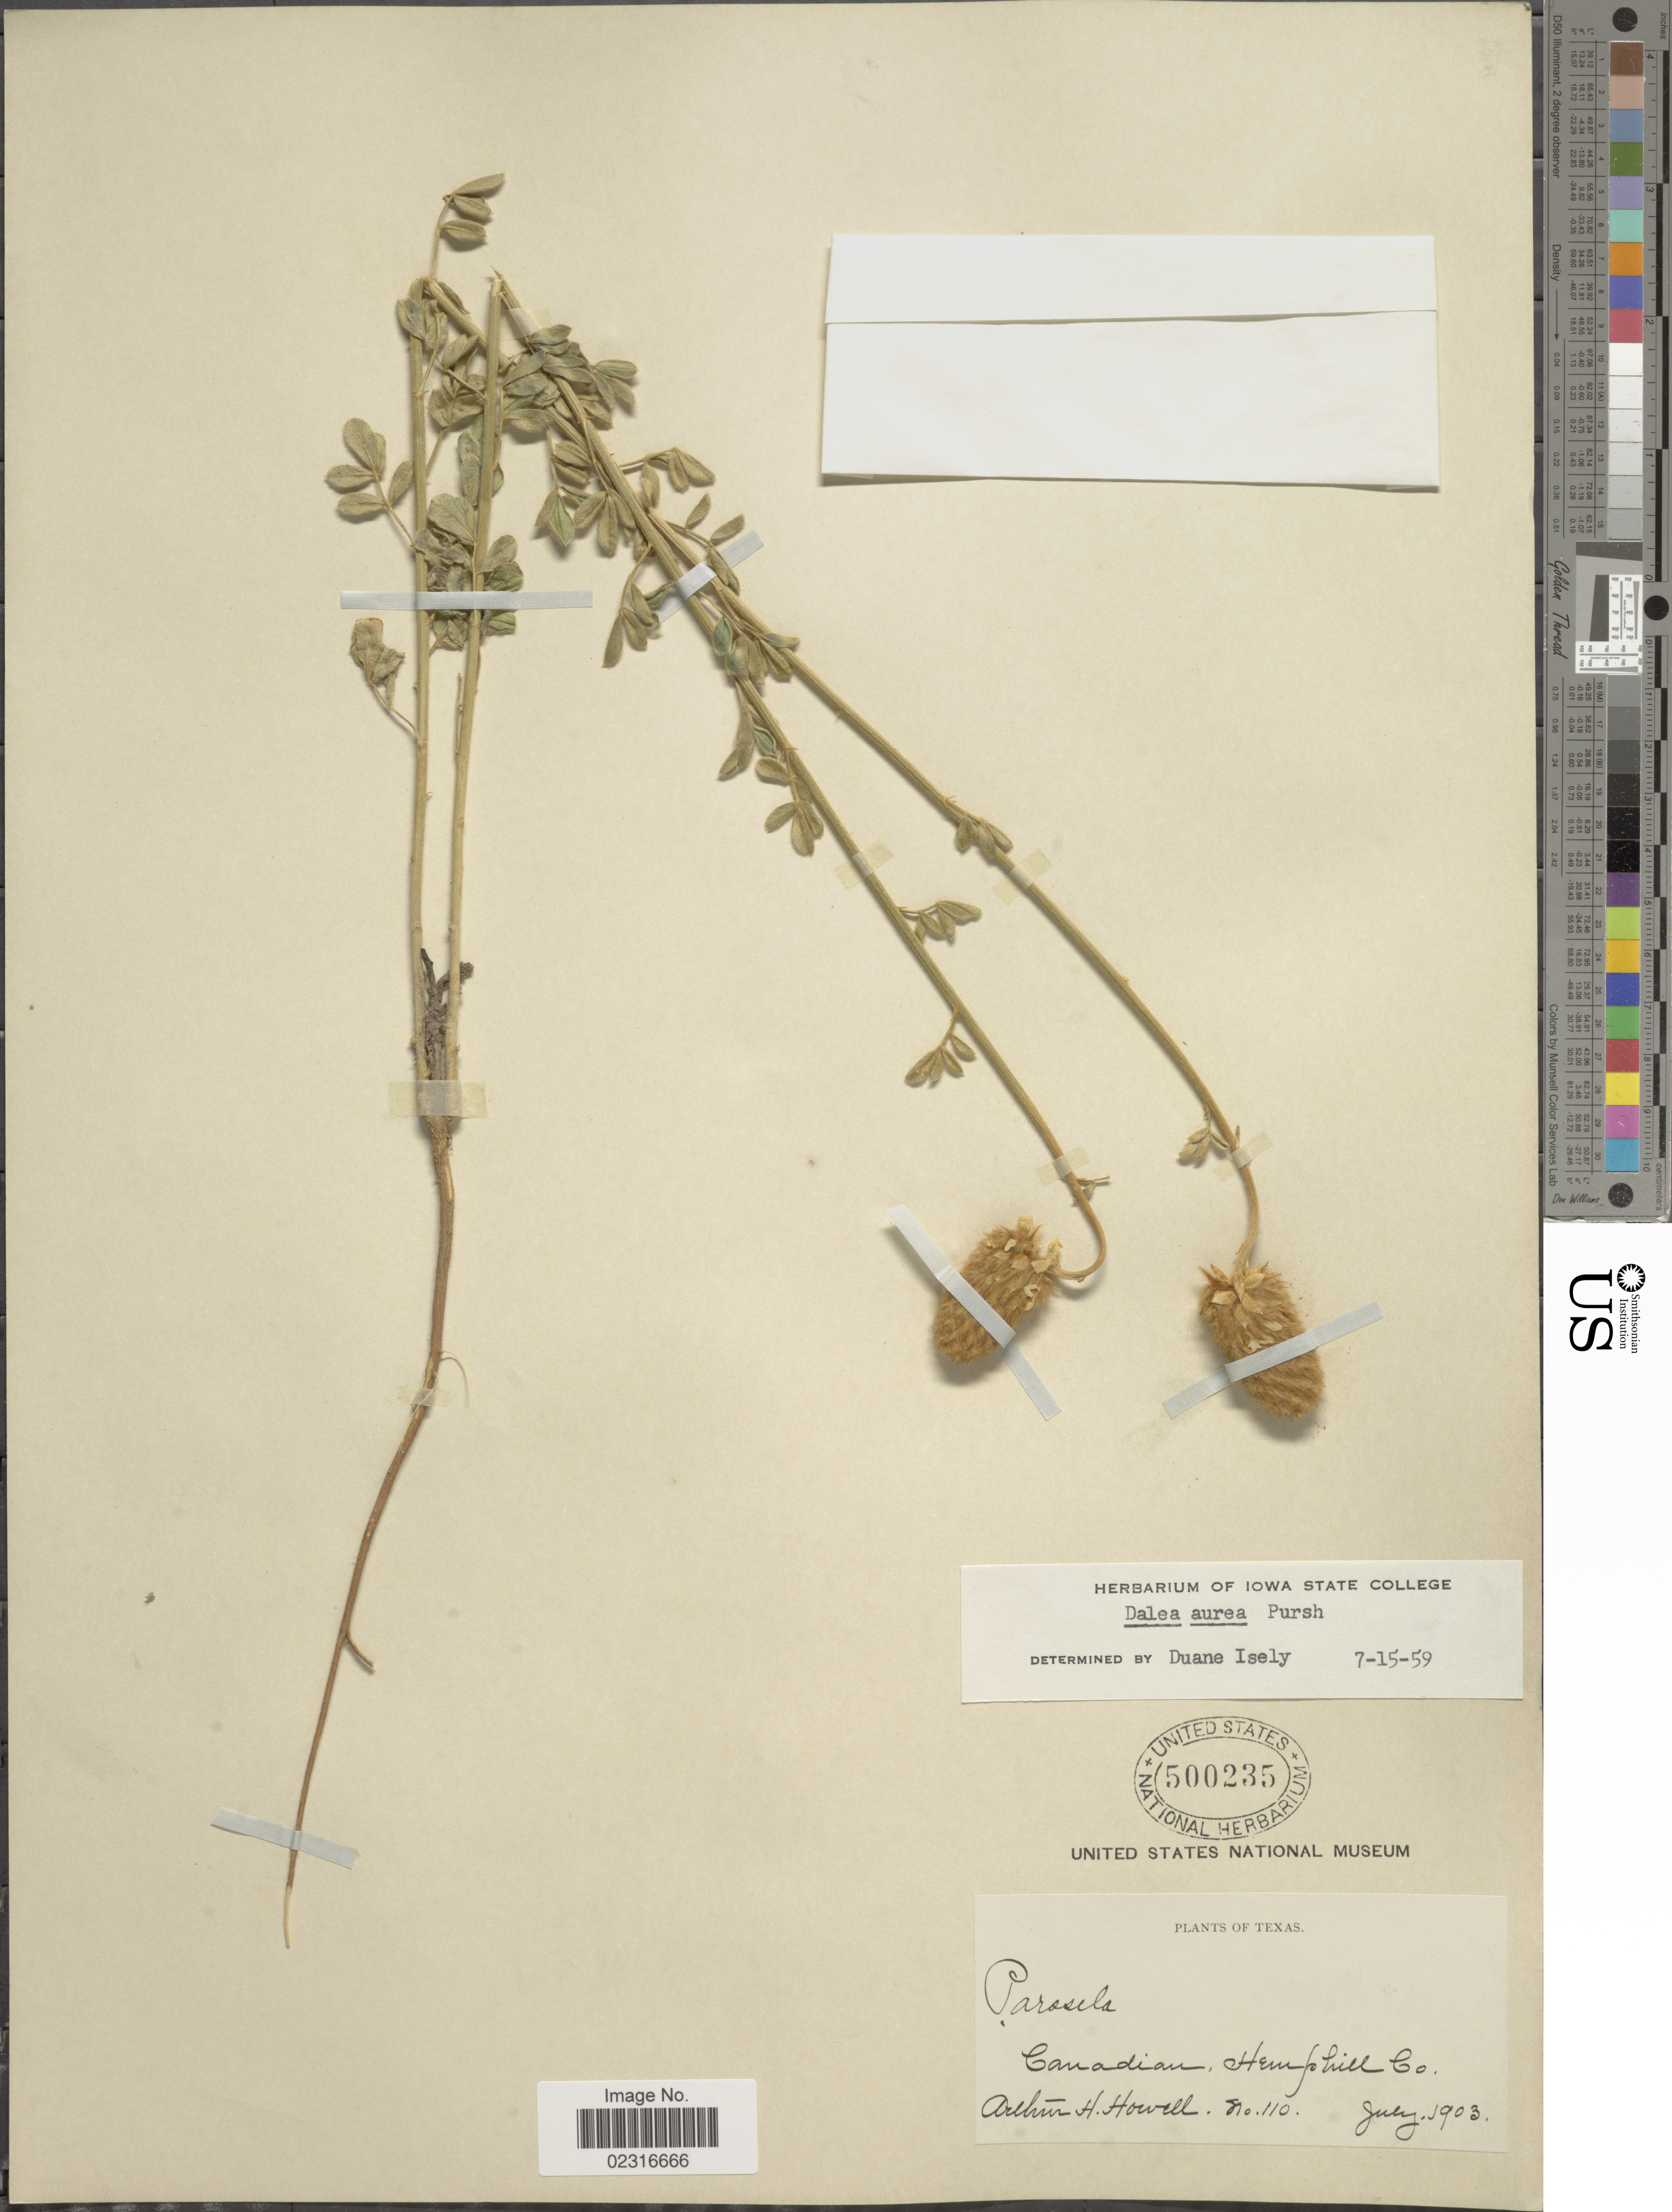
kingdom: Plantae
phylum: Tracheophyta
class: Magnoliopsida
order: Fabales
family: Fabaceae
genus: Dalea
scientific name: Dalea aurea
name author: Nutt. ex Pursh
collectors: A. H. Howell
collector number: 110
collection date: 1903-07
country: United States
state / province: Texas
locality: Canadian, Hemphill Co.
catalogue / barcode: US 500235